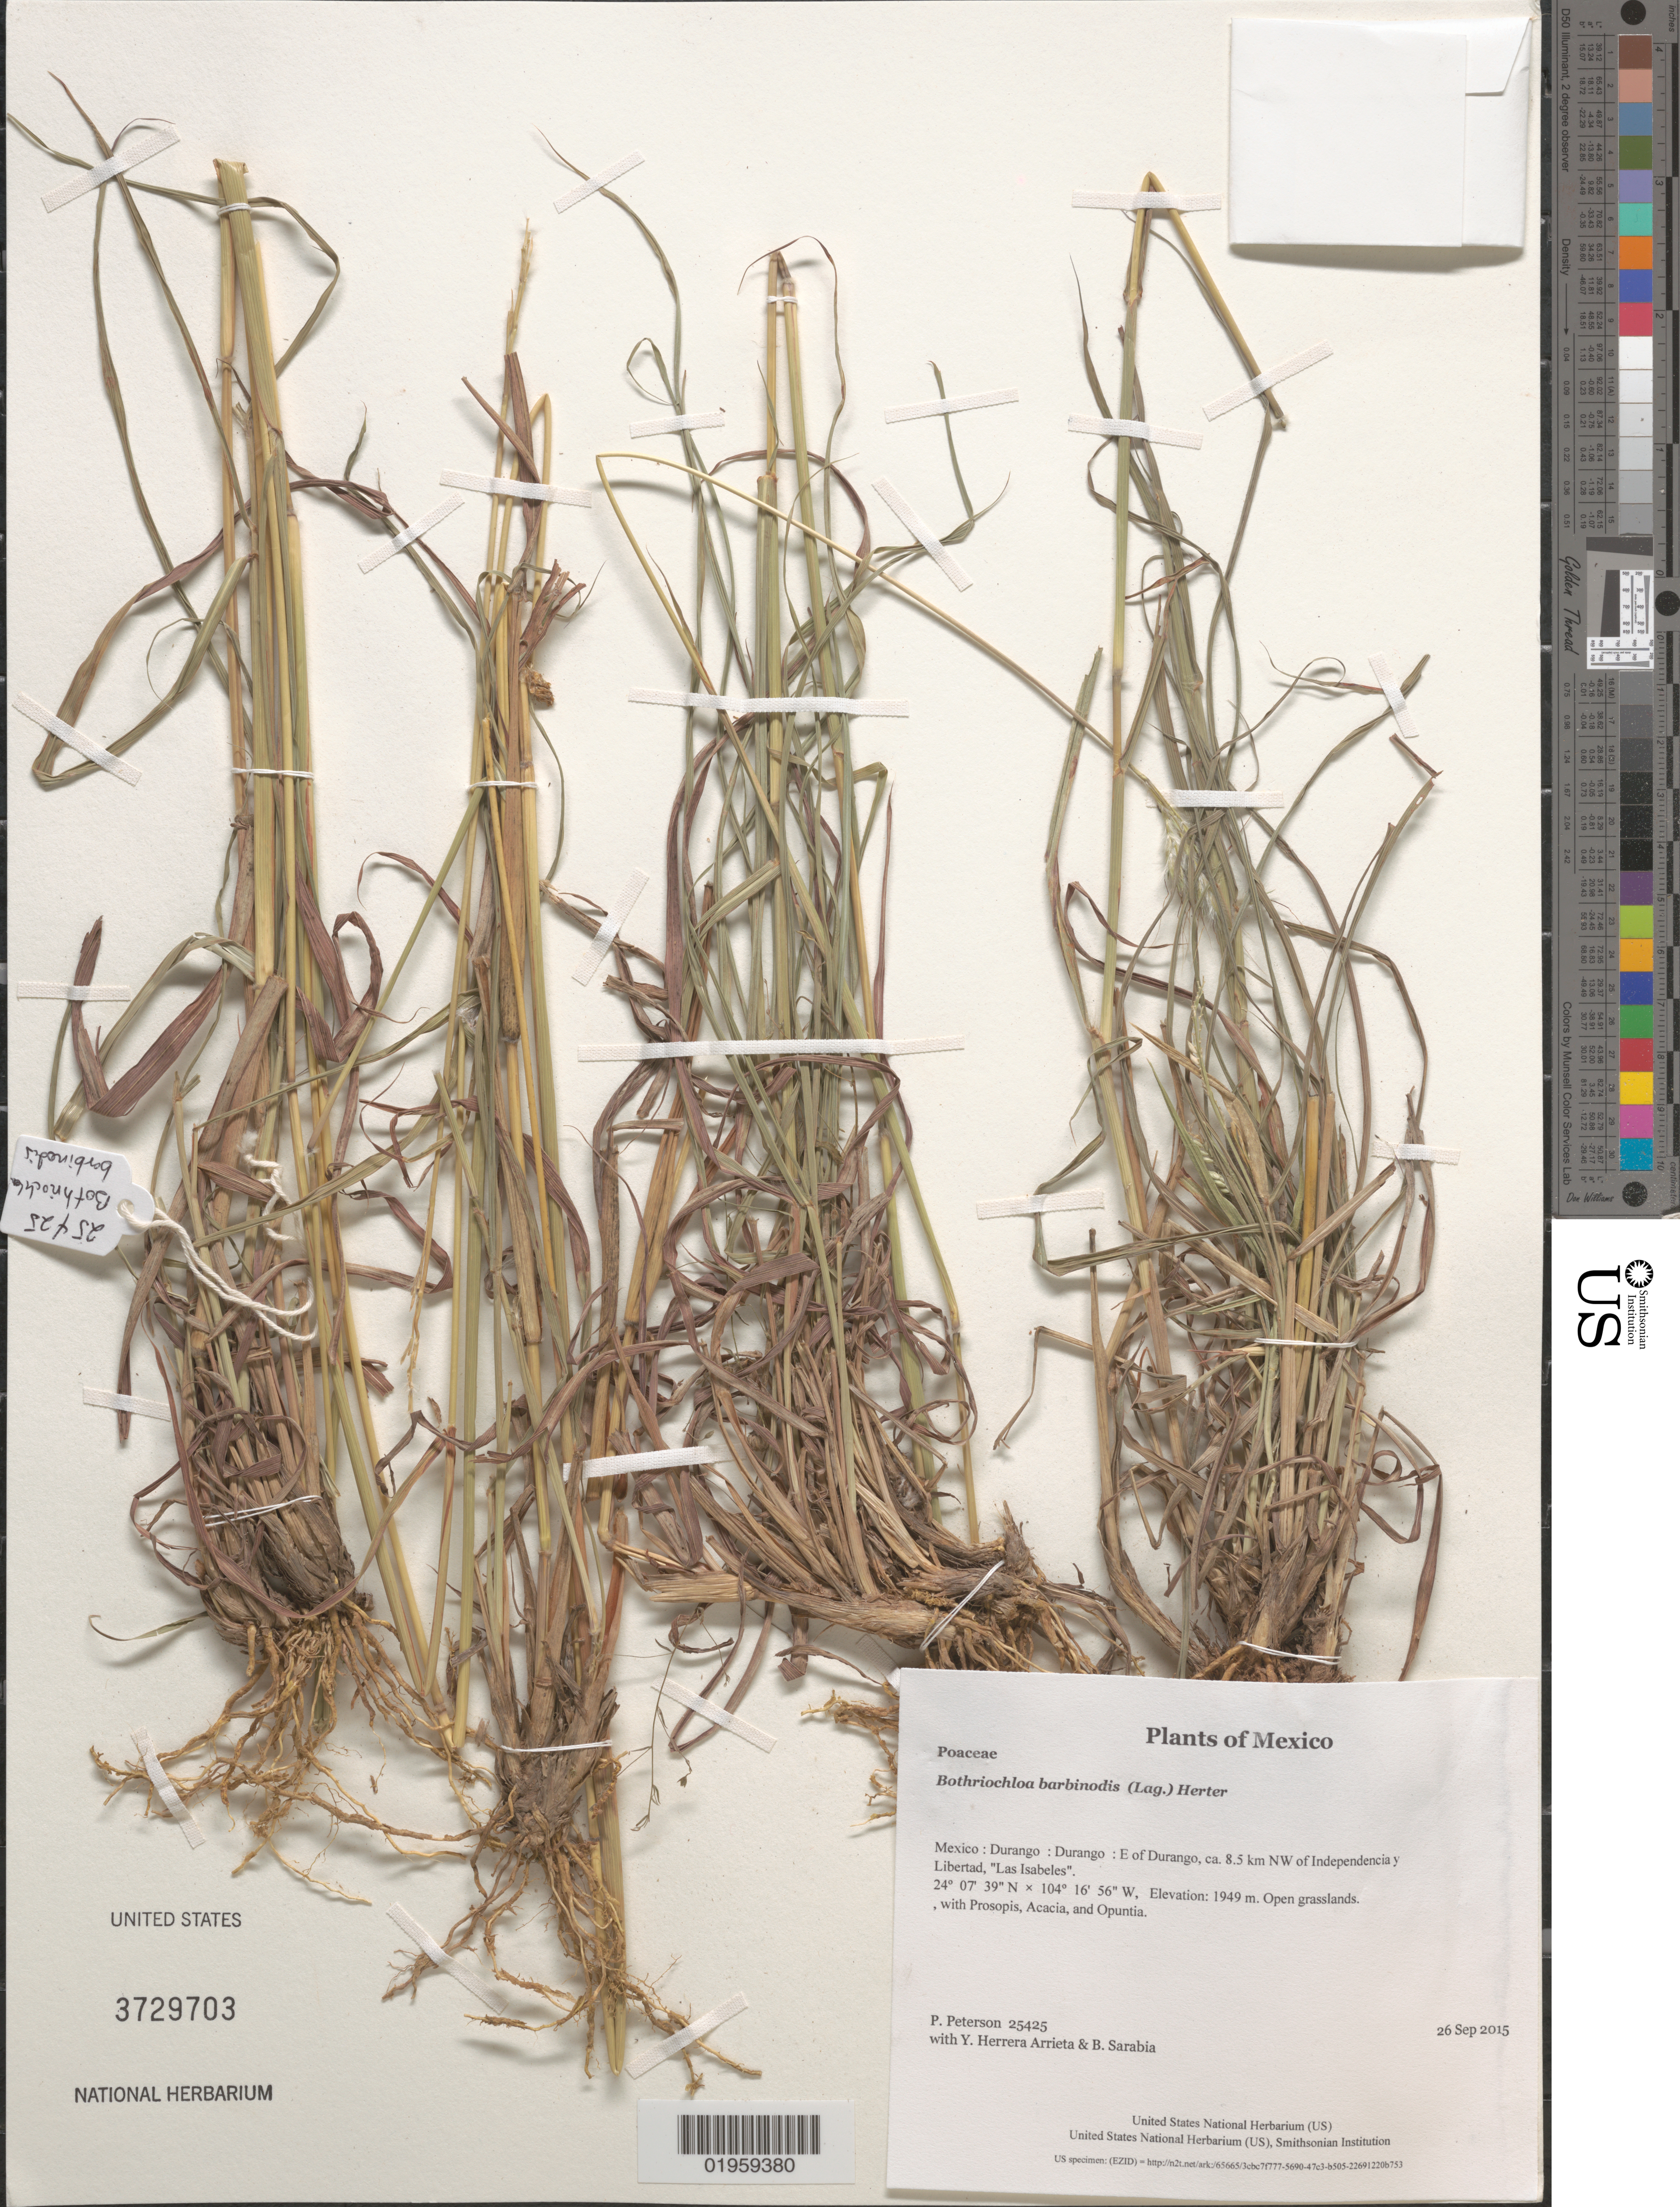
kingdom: Plantae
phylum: Tracheophyta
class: Liliopsida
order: Poales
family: Poaceae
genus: Bothriochloa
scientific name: Bothriochloa barbinodis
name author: (Lag.) Herter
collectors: P. M. Peterson, Y. Herrera Arrieta & B. Sarabia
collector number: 25425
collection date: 2015-09-26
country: Mexico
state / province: Durango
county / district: Durango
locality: E of Durango, ca. 8.5 km NW of Independencia y Libertad, "Las Isabeles".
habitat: Open grasslands.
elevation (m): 1949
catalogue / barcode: US 3729703